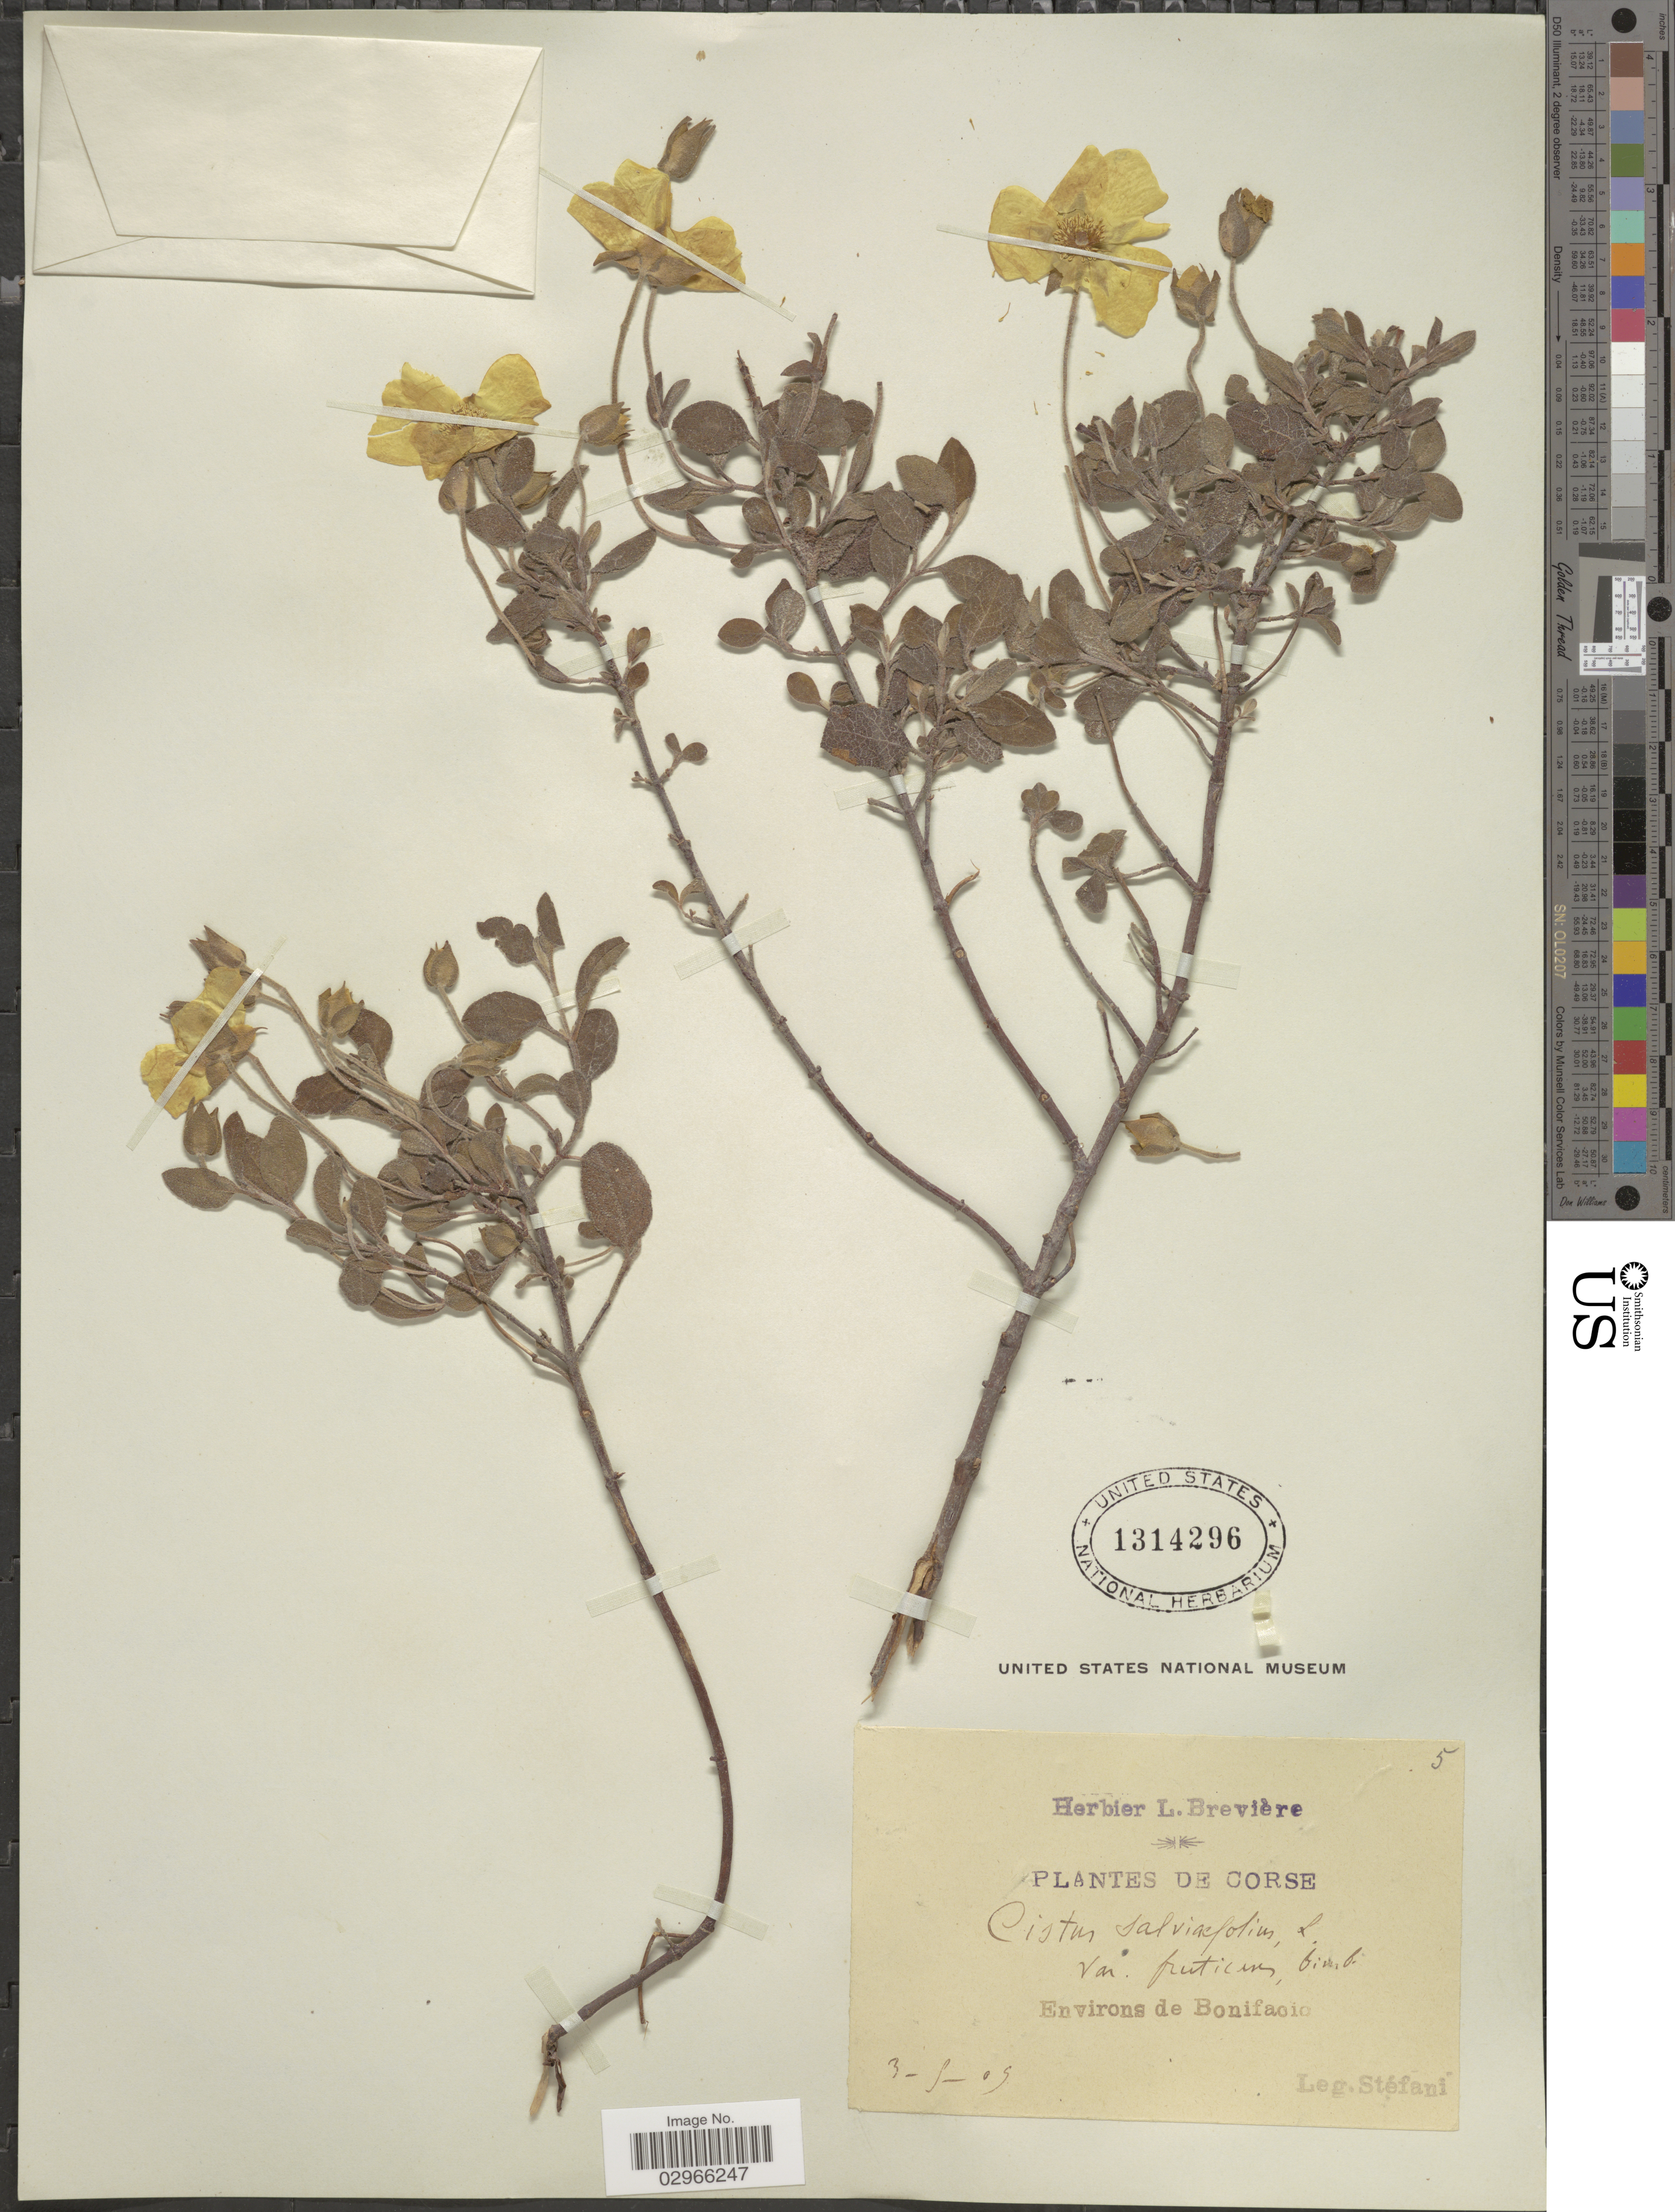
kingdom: Plantae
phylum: Tracheophyta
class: Magnoliopsida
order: Malvales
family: Cistaceae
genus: Cistus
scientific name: Cistus salviifolius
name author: L.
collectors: Stefani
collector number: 5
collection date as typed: Transcribed d/m/y: 3/5/9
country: France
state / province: Corsica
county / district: Corse-du-Sud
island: Corse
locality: De Corse. Environs de Bonifacio.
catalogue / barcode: US 1314296